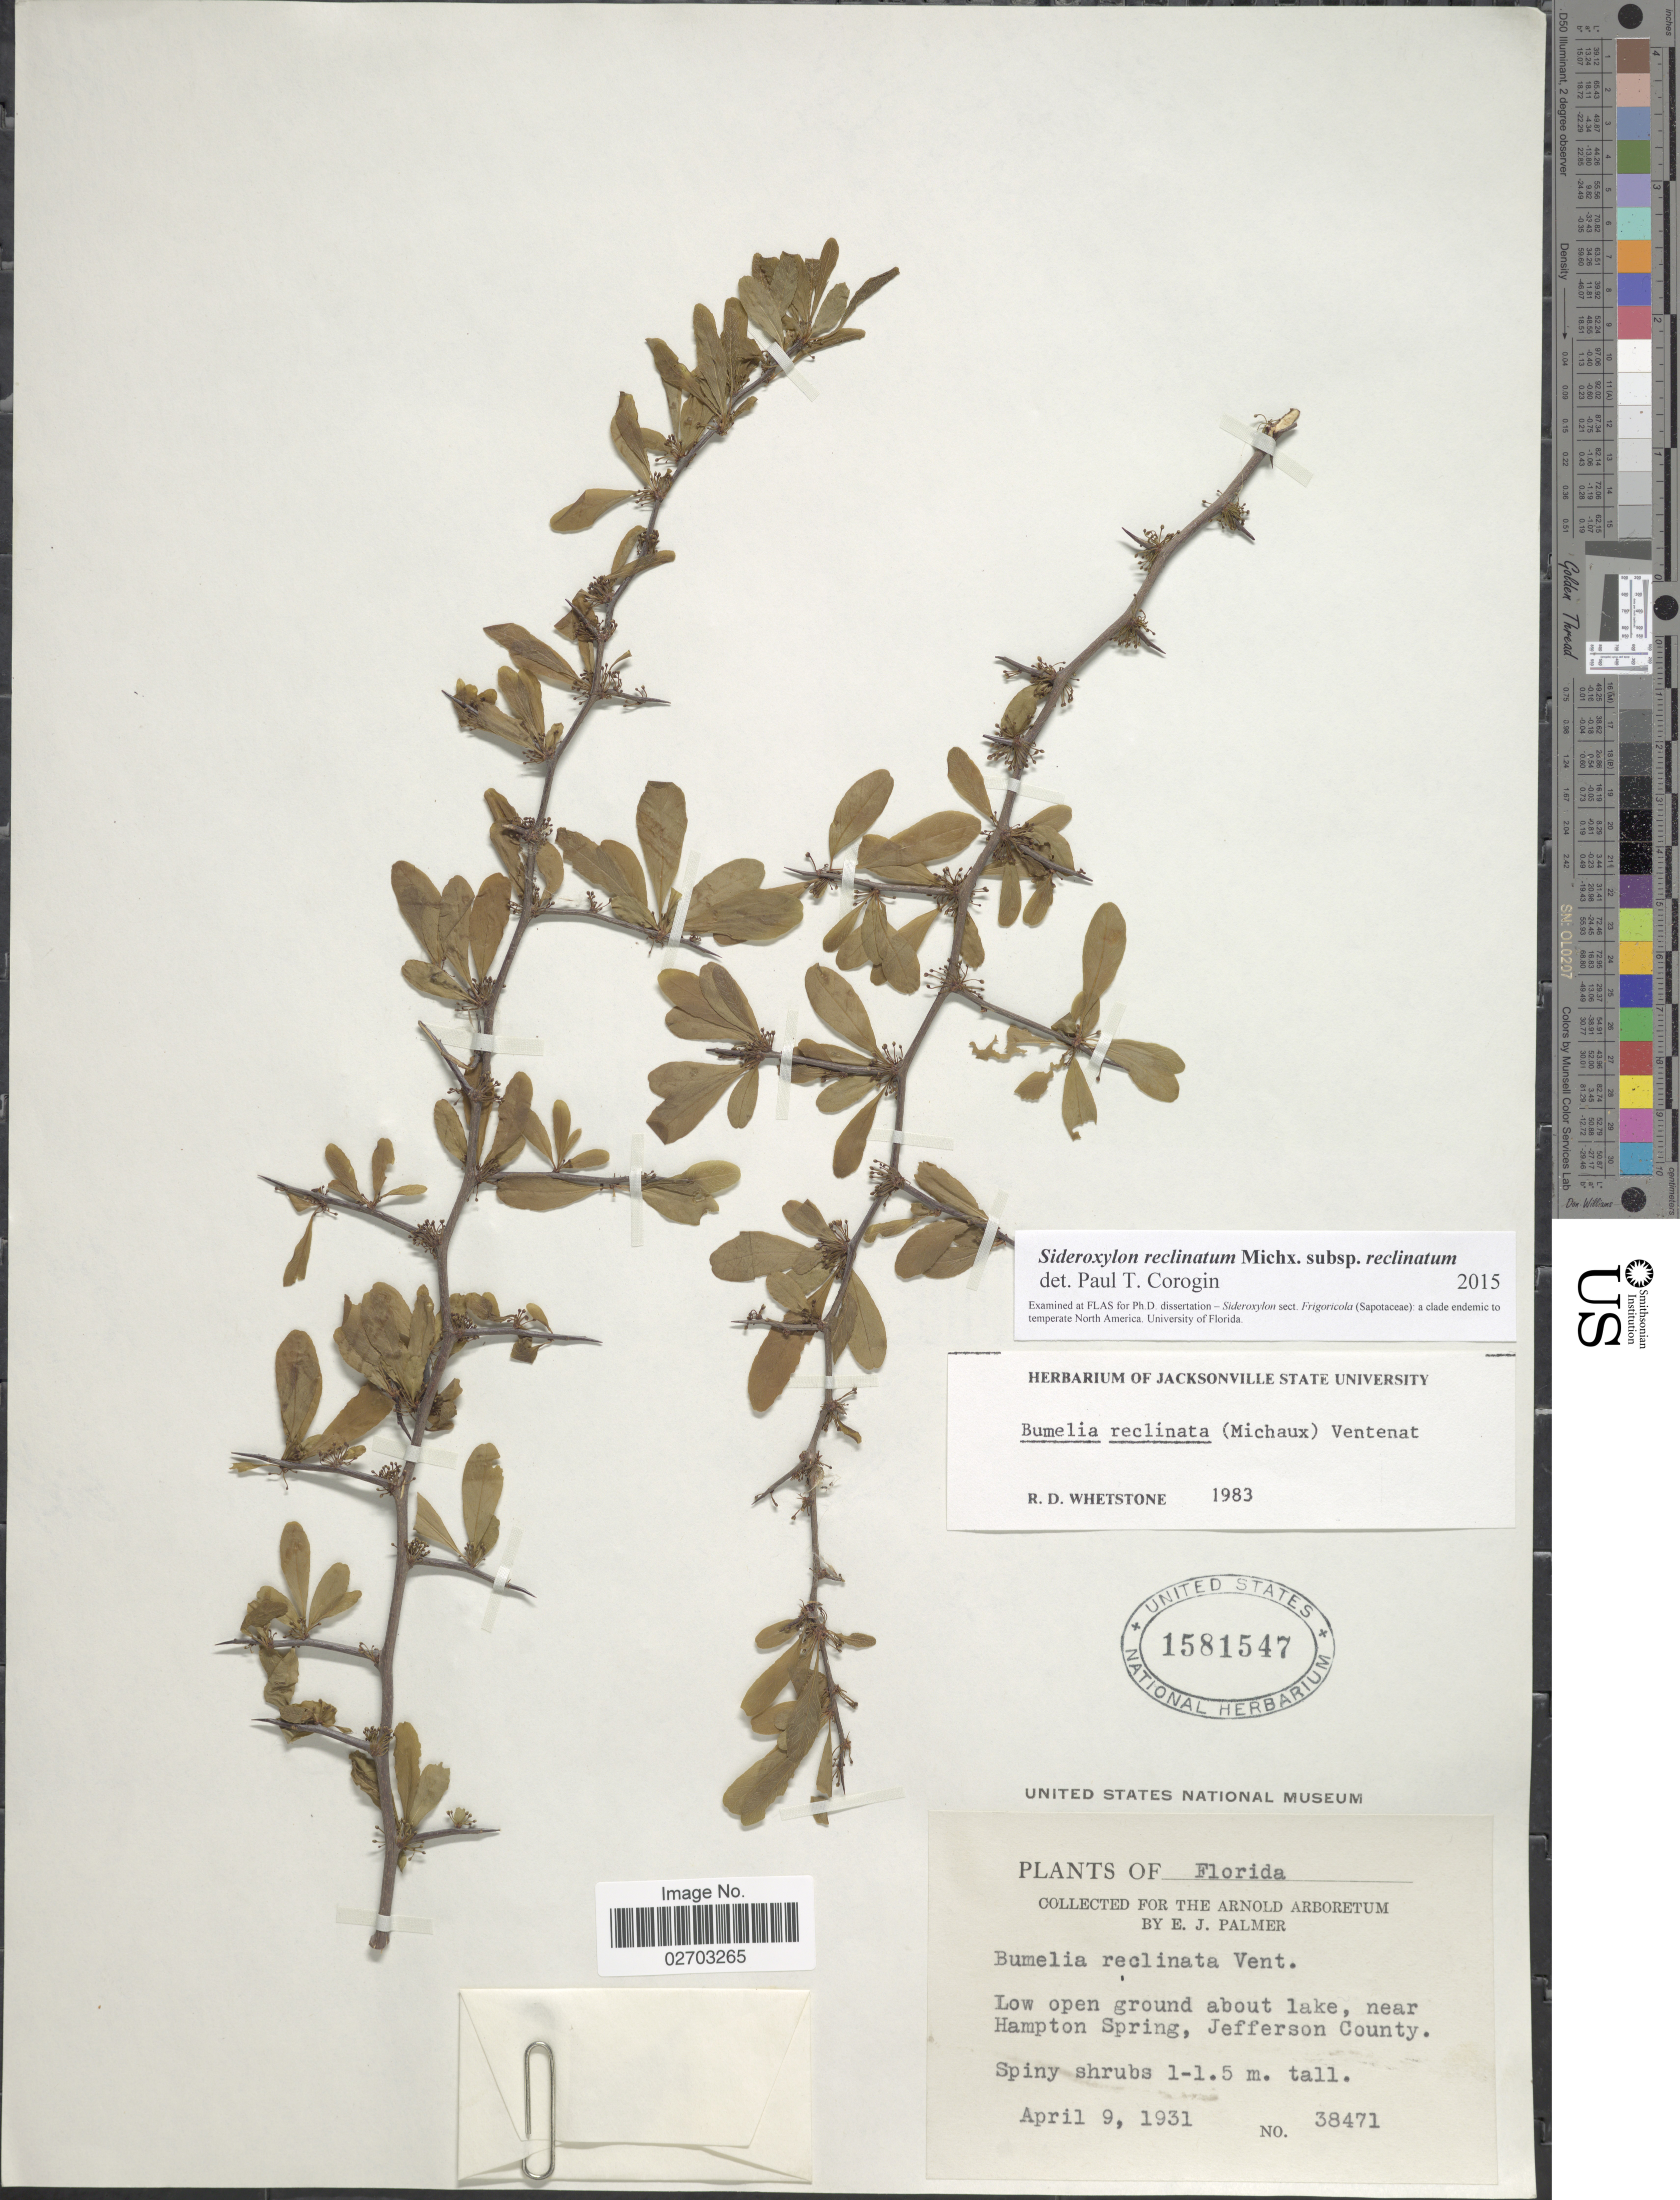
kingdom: Plantae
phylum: Tracheophyta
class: Magnoliopsida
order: Ericales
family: Sapotaceae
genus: Sideroxylon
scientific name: Sideroxylon reclinatum Michx. subsp. reclinatum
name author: Michx.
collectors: E. J. Palmer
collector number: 38471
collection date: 1931-04-09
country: United States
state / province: Florida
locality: Low open ground about Lake, near Hampton Spring, Jefferson County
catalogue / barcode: US 1581547